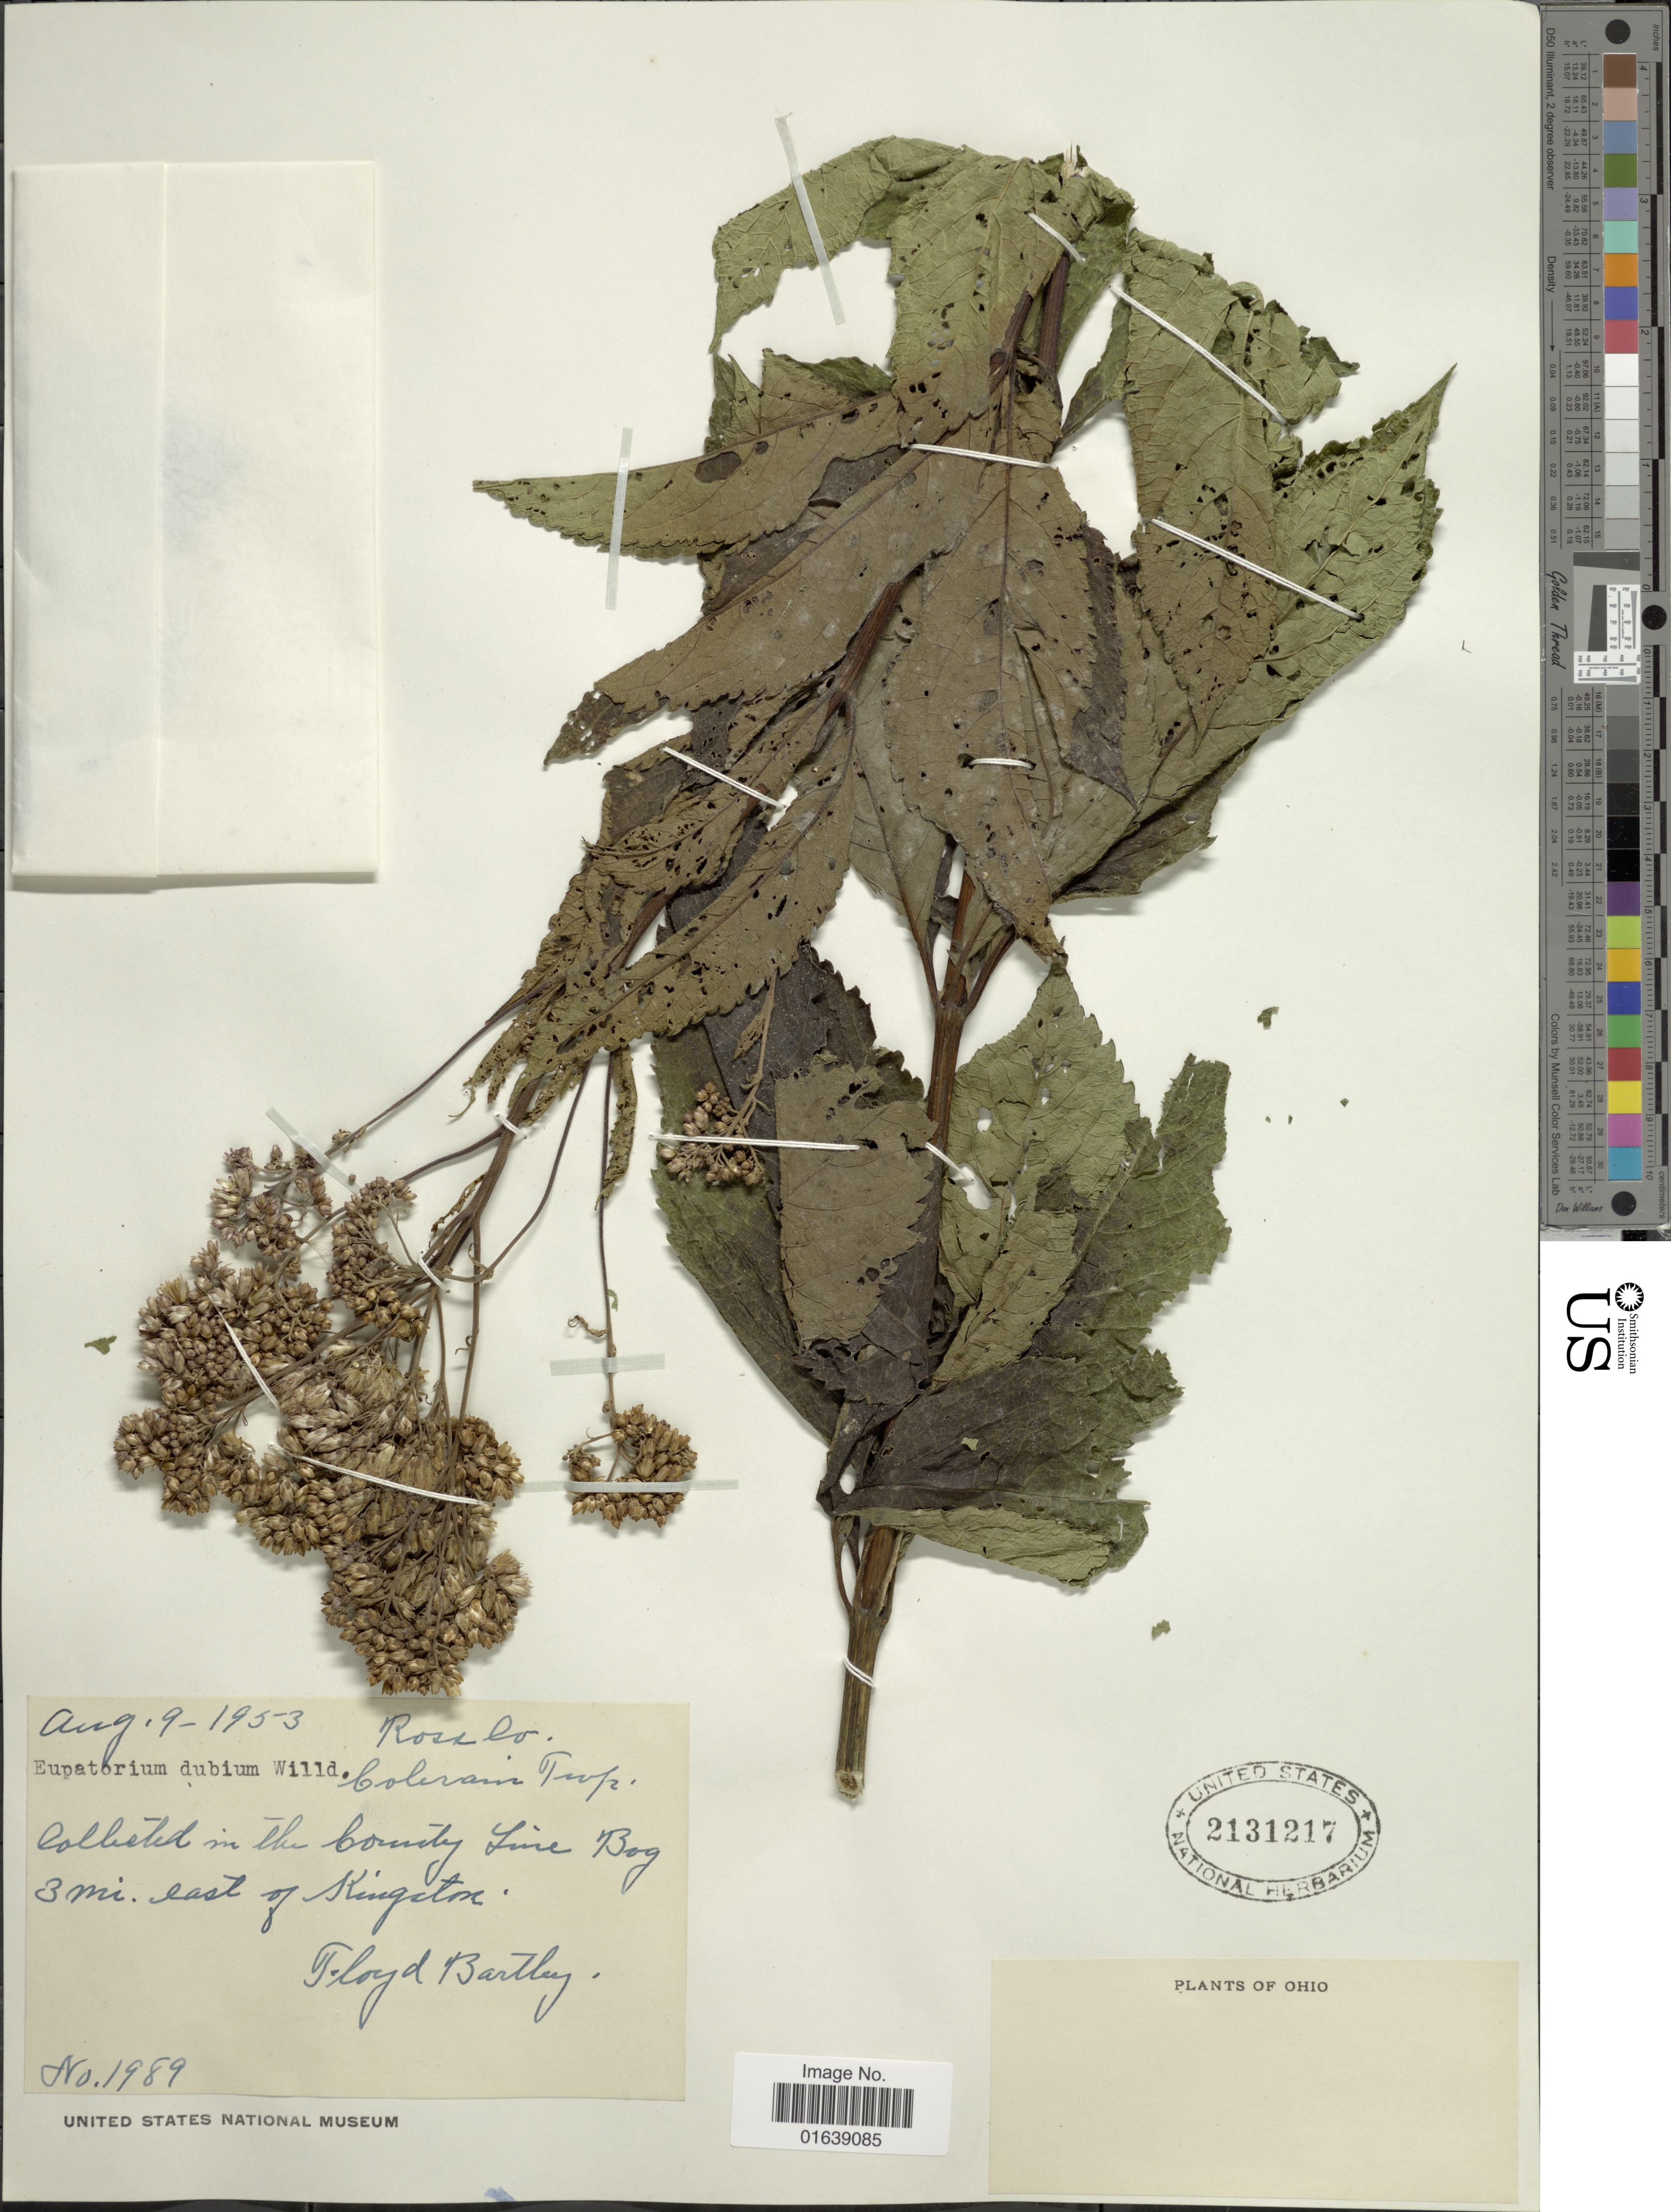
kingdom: Plantae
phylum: Tracheophyta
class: Magnoliopsida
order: Asterales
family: Asteraceae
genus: Eupatorium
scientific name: Eupatorium dubium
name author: Willd. ex Poir.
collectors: F. Bartley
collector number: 1989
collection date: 1953-08-09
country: United States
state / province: Ohio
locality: Ohio. in the County Line Bog 3 mi. east of Kingston.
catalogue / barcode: US 2131217